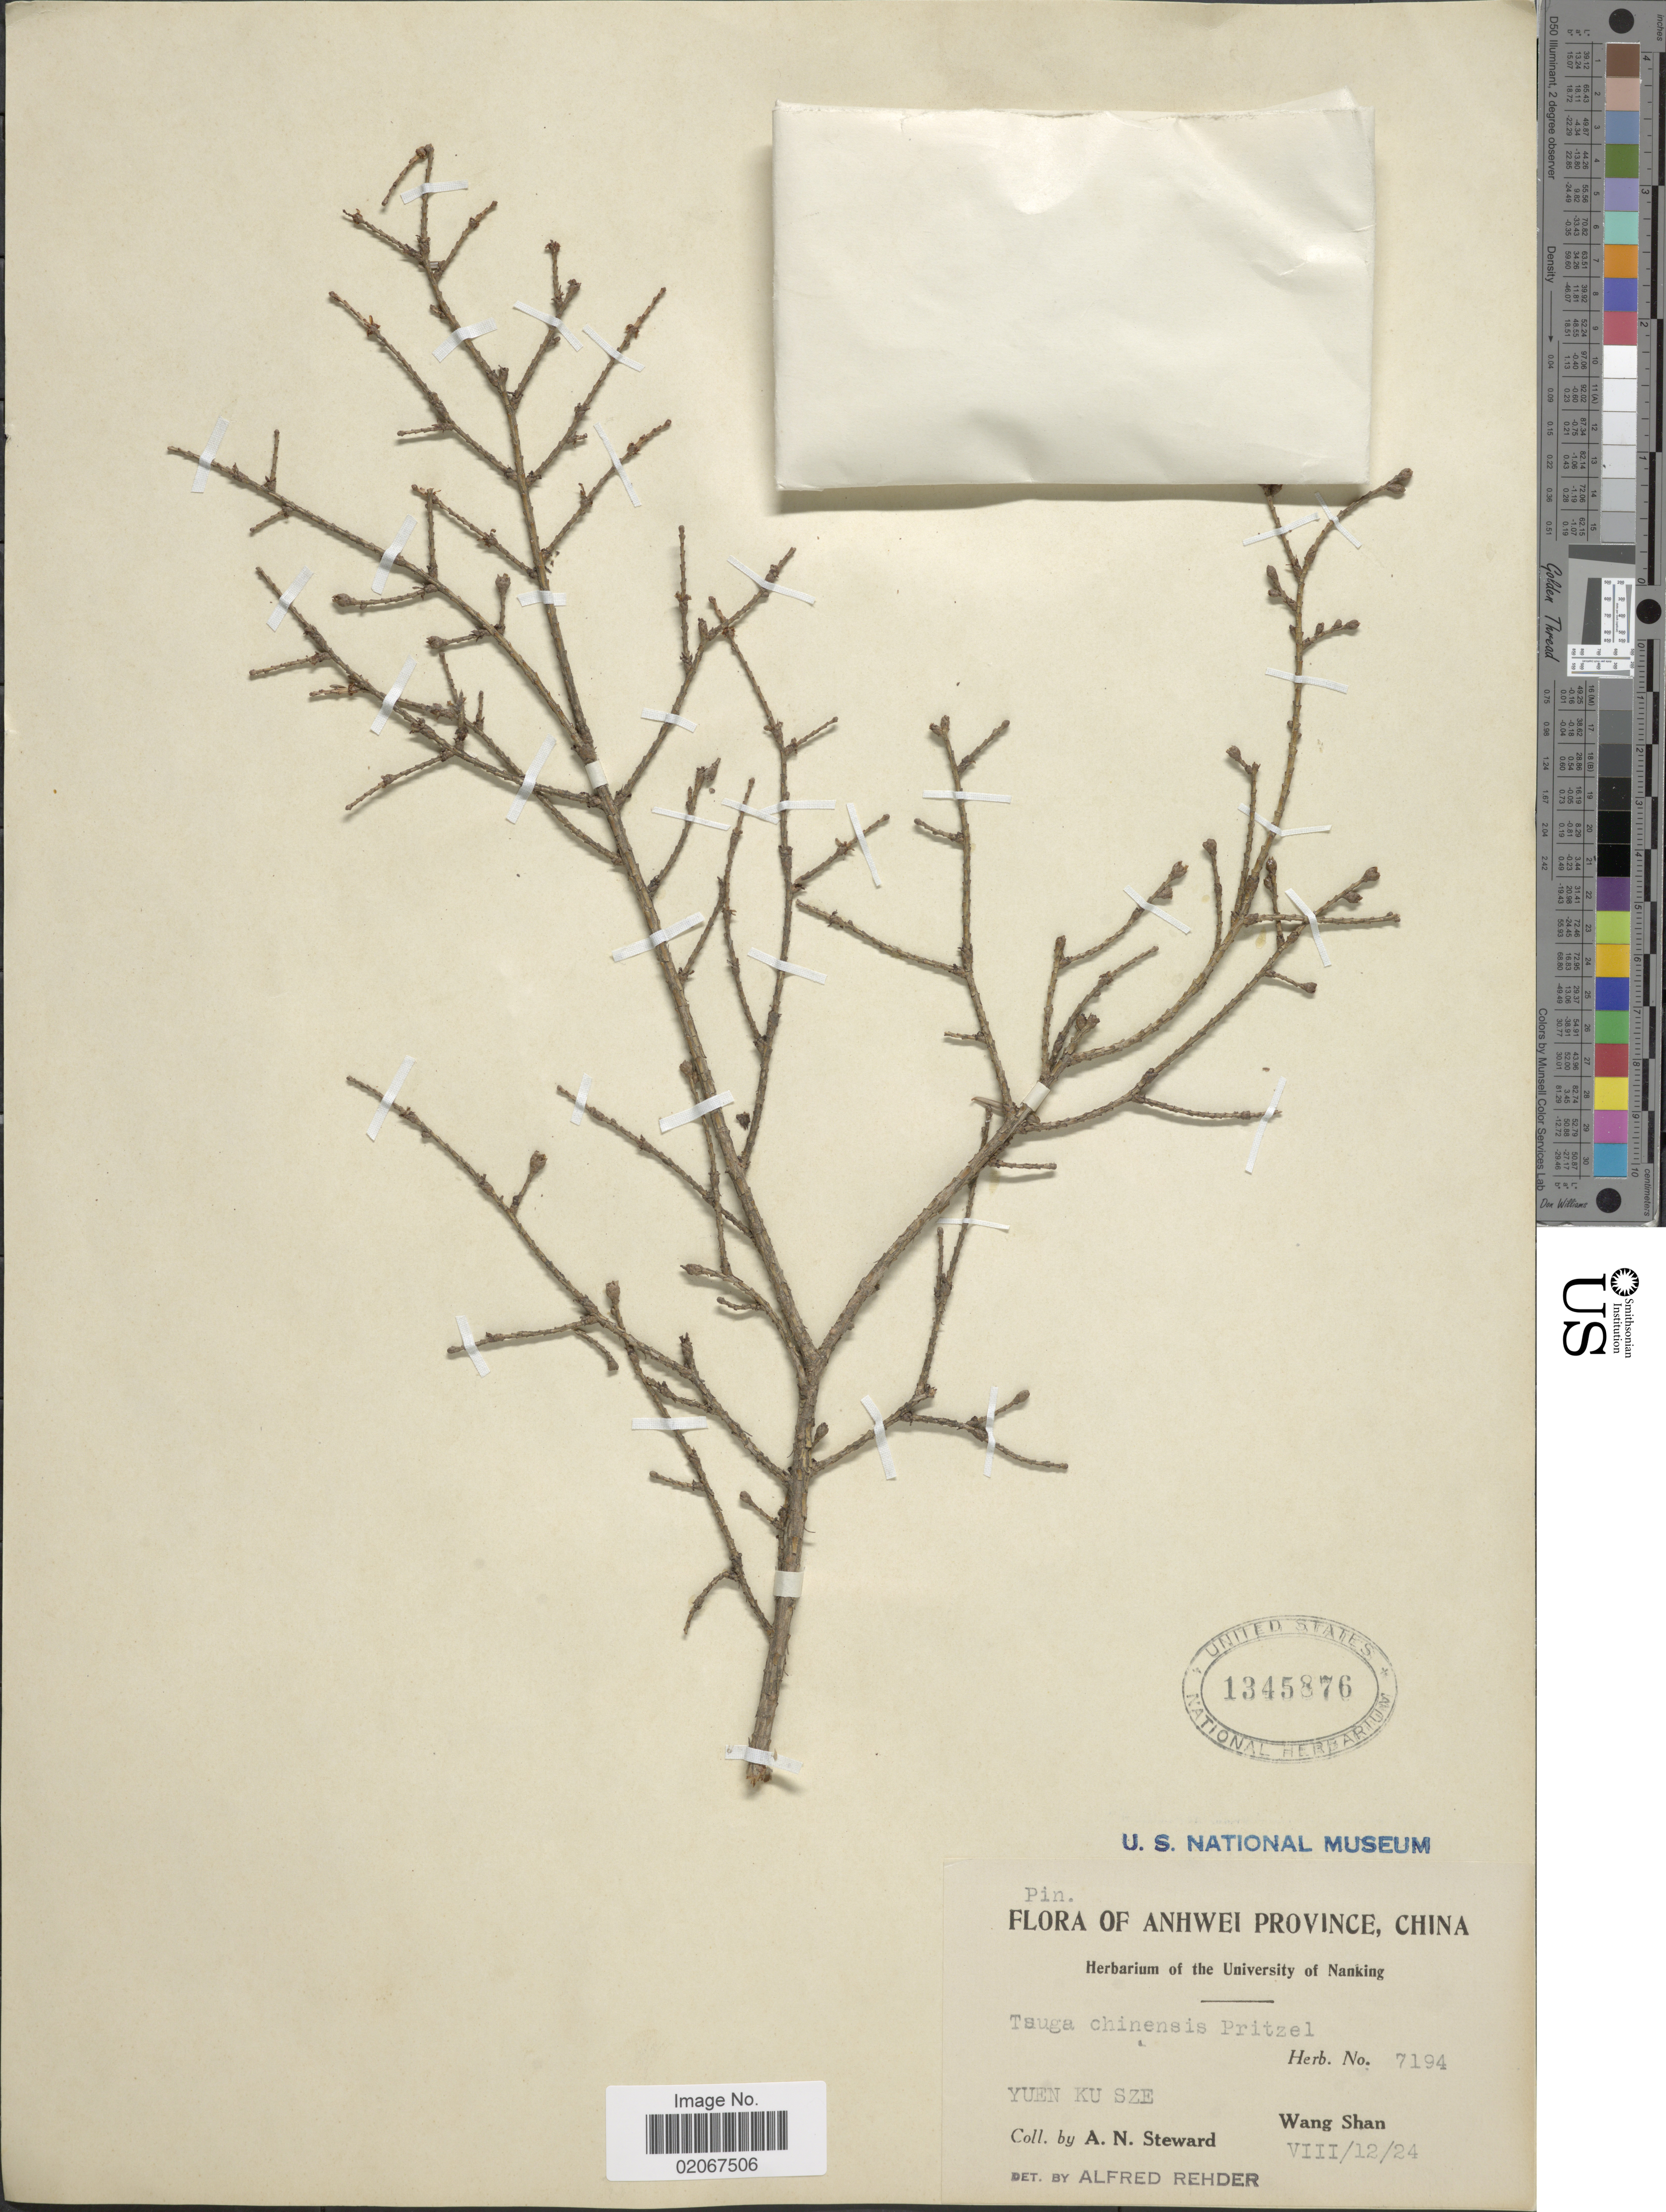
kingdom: Plantae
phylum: Tracheophyta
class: Pinopsida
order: Pinales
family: Pinaceae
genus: Tsuga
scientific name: Tsuga chinensis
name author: (Franch.) Pritz.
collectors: A. N. Steward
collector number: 7194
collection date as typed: Transcribed d/m/y: 12/8/24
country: China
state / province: Anhui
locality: Anhwei Province, China. Yuen Ku Sze, Wang Shan.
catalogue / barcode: US 1345876